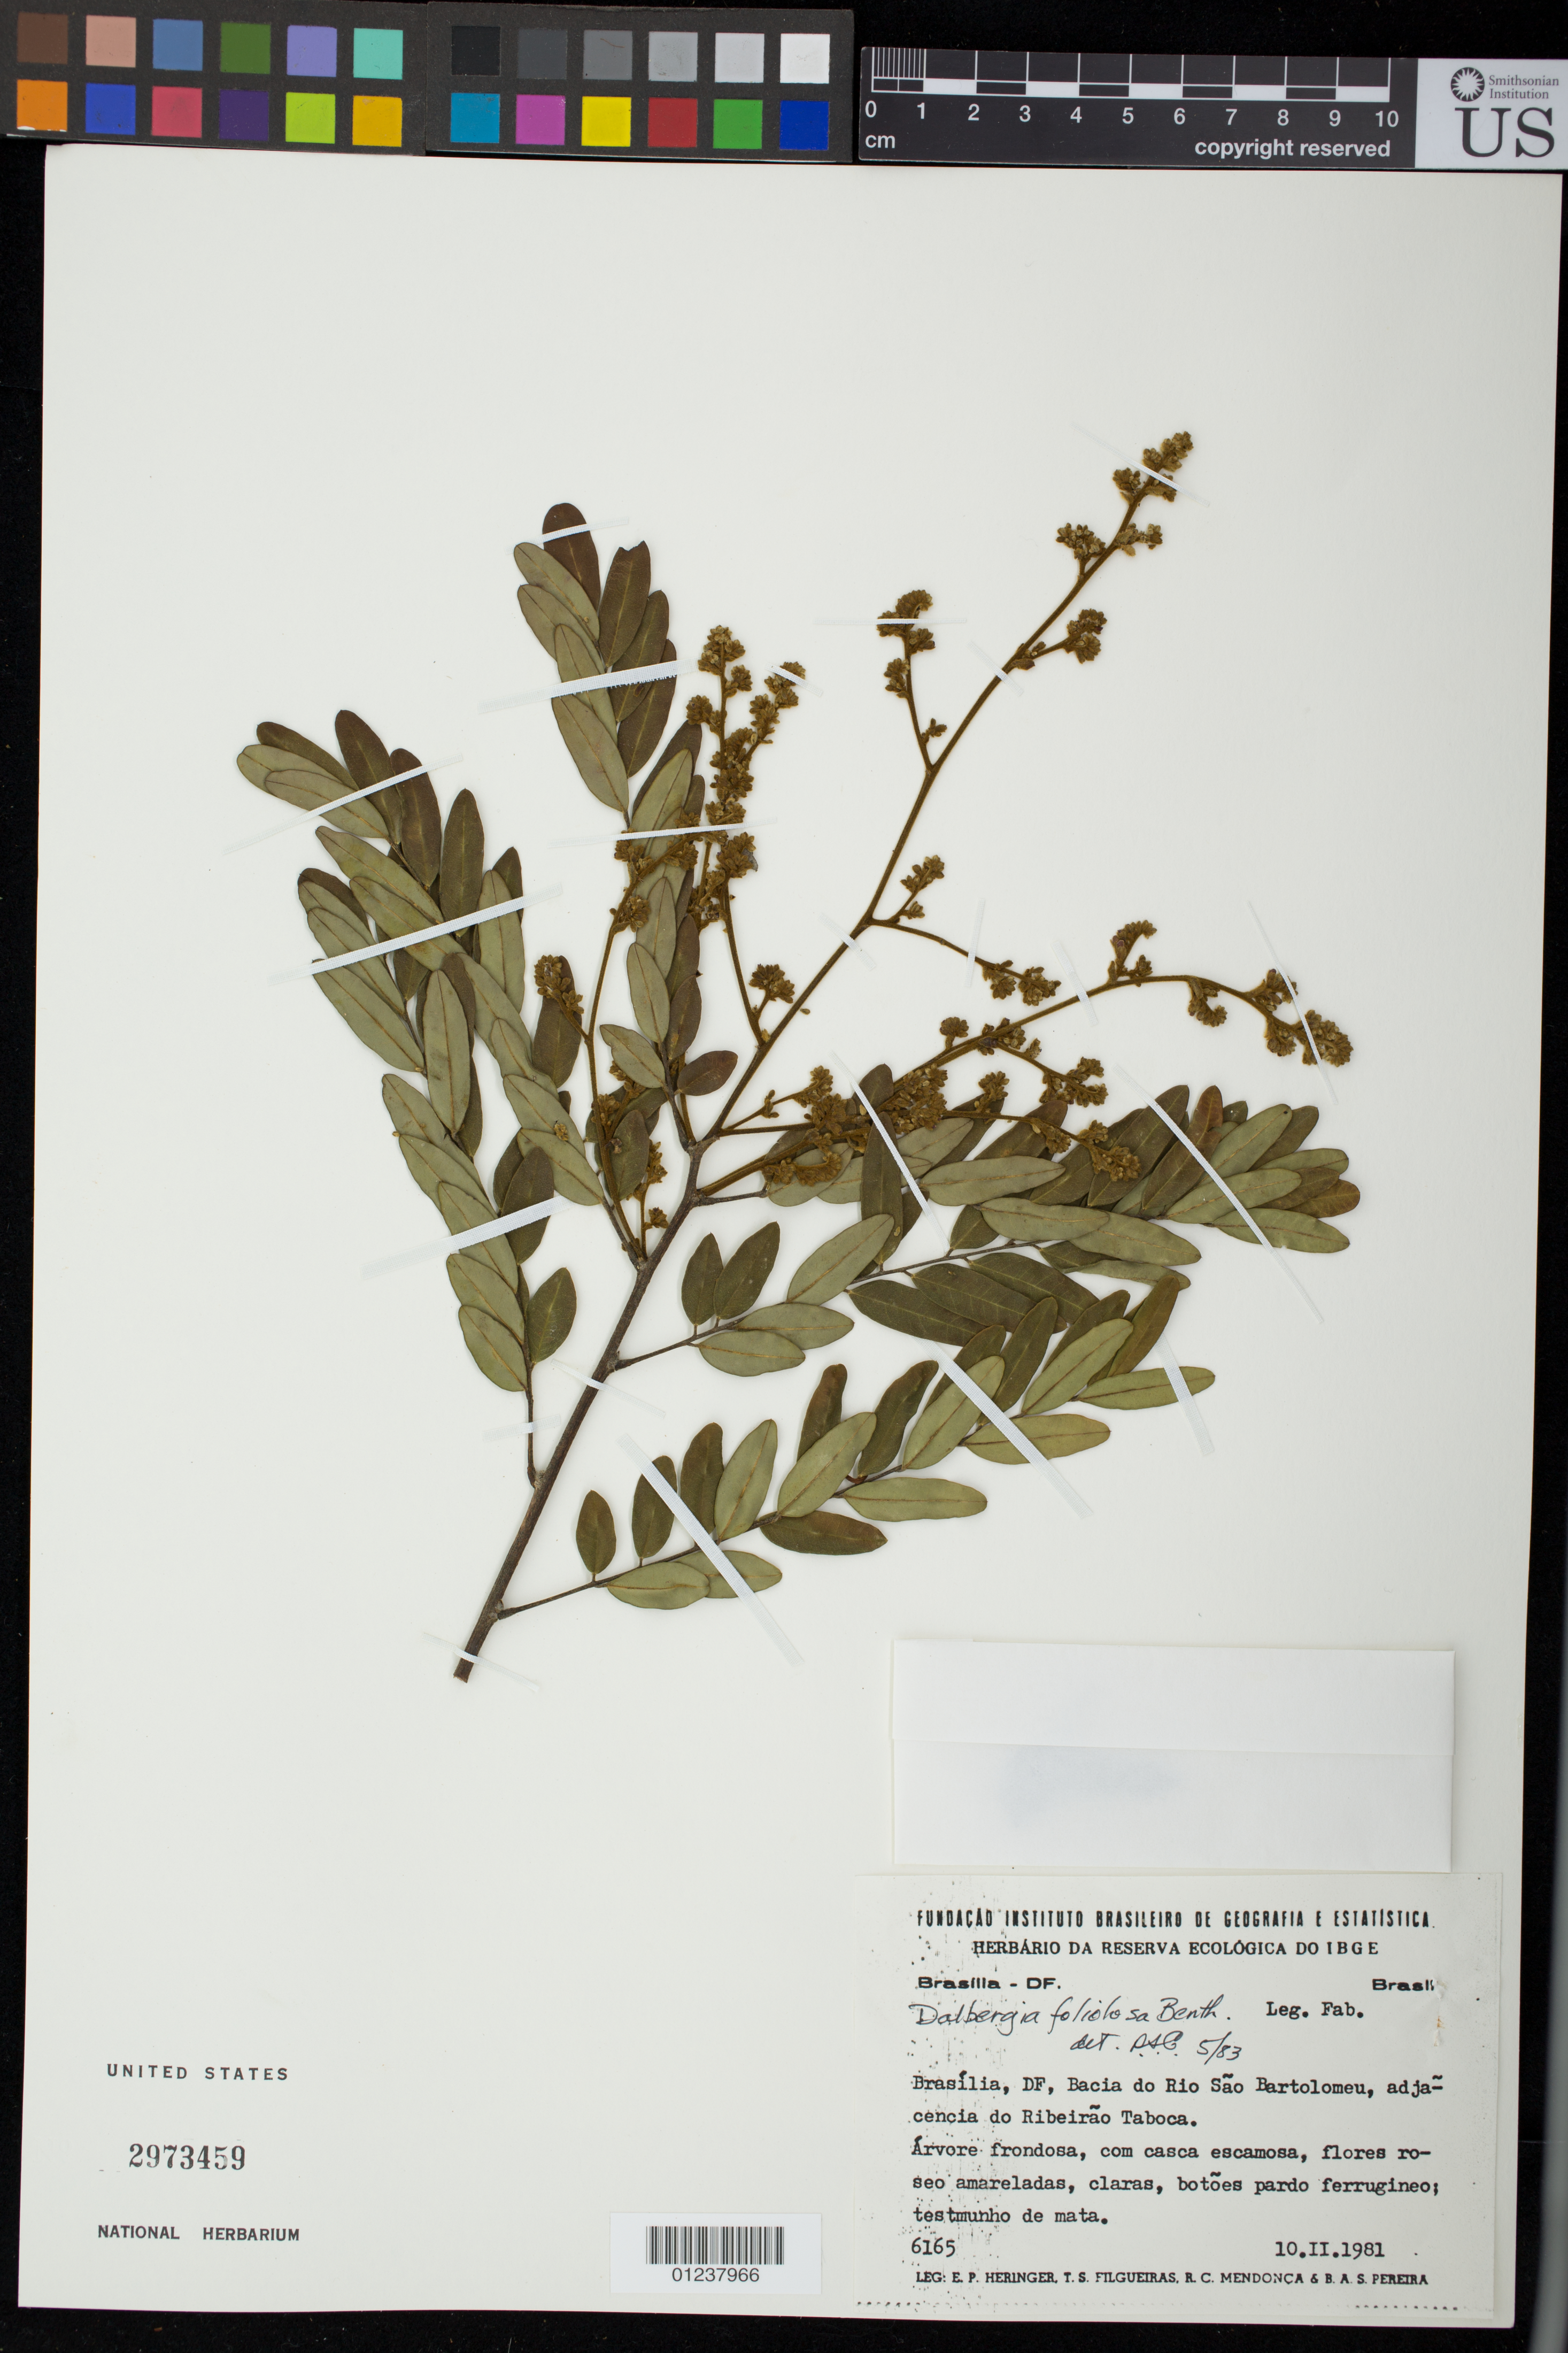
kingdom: Plantae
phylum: Tracheophyta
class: Magnoliopsida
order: Fabales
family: Fabaceae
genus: Dalbergia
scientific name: Dalbergia foliosa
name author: (Benth.) A.M. Carvalho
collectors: E. P. Heringer, T. S. Filgueiras, R. C. Mendonça & B. A. S. Pereira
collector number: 6165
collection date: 1981-02-10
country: Brazil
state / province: Distrito Federal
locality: Brasilia, Bacia do Rio Sao Bartolomeu, adjacencia do Ribeirao Taboca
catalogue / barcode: US 2973459